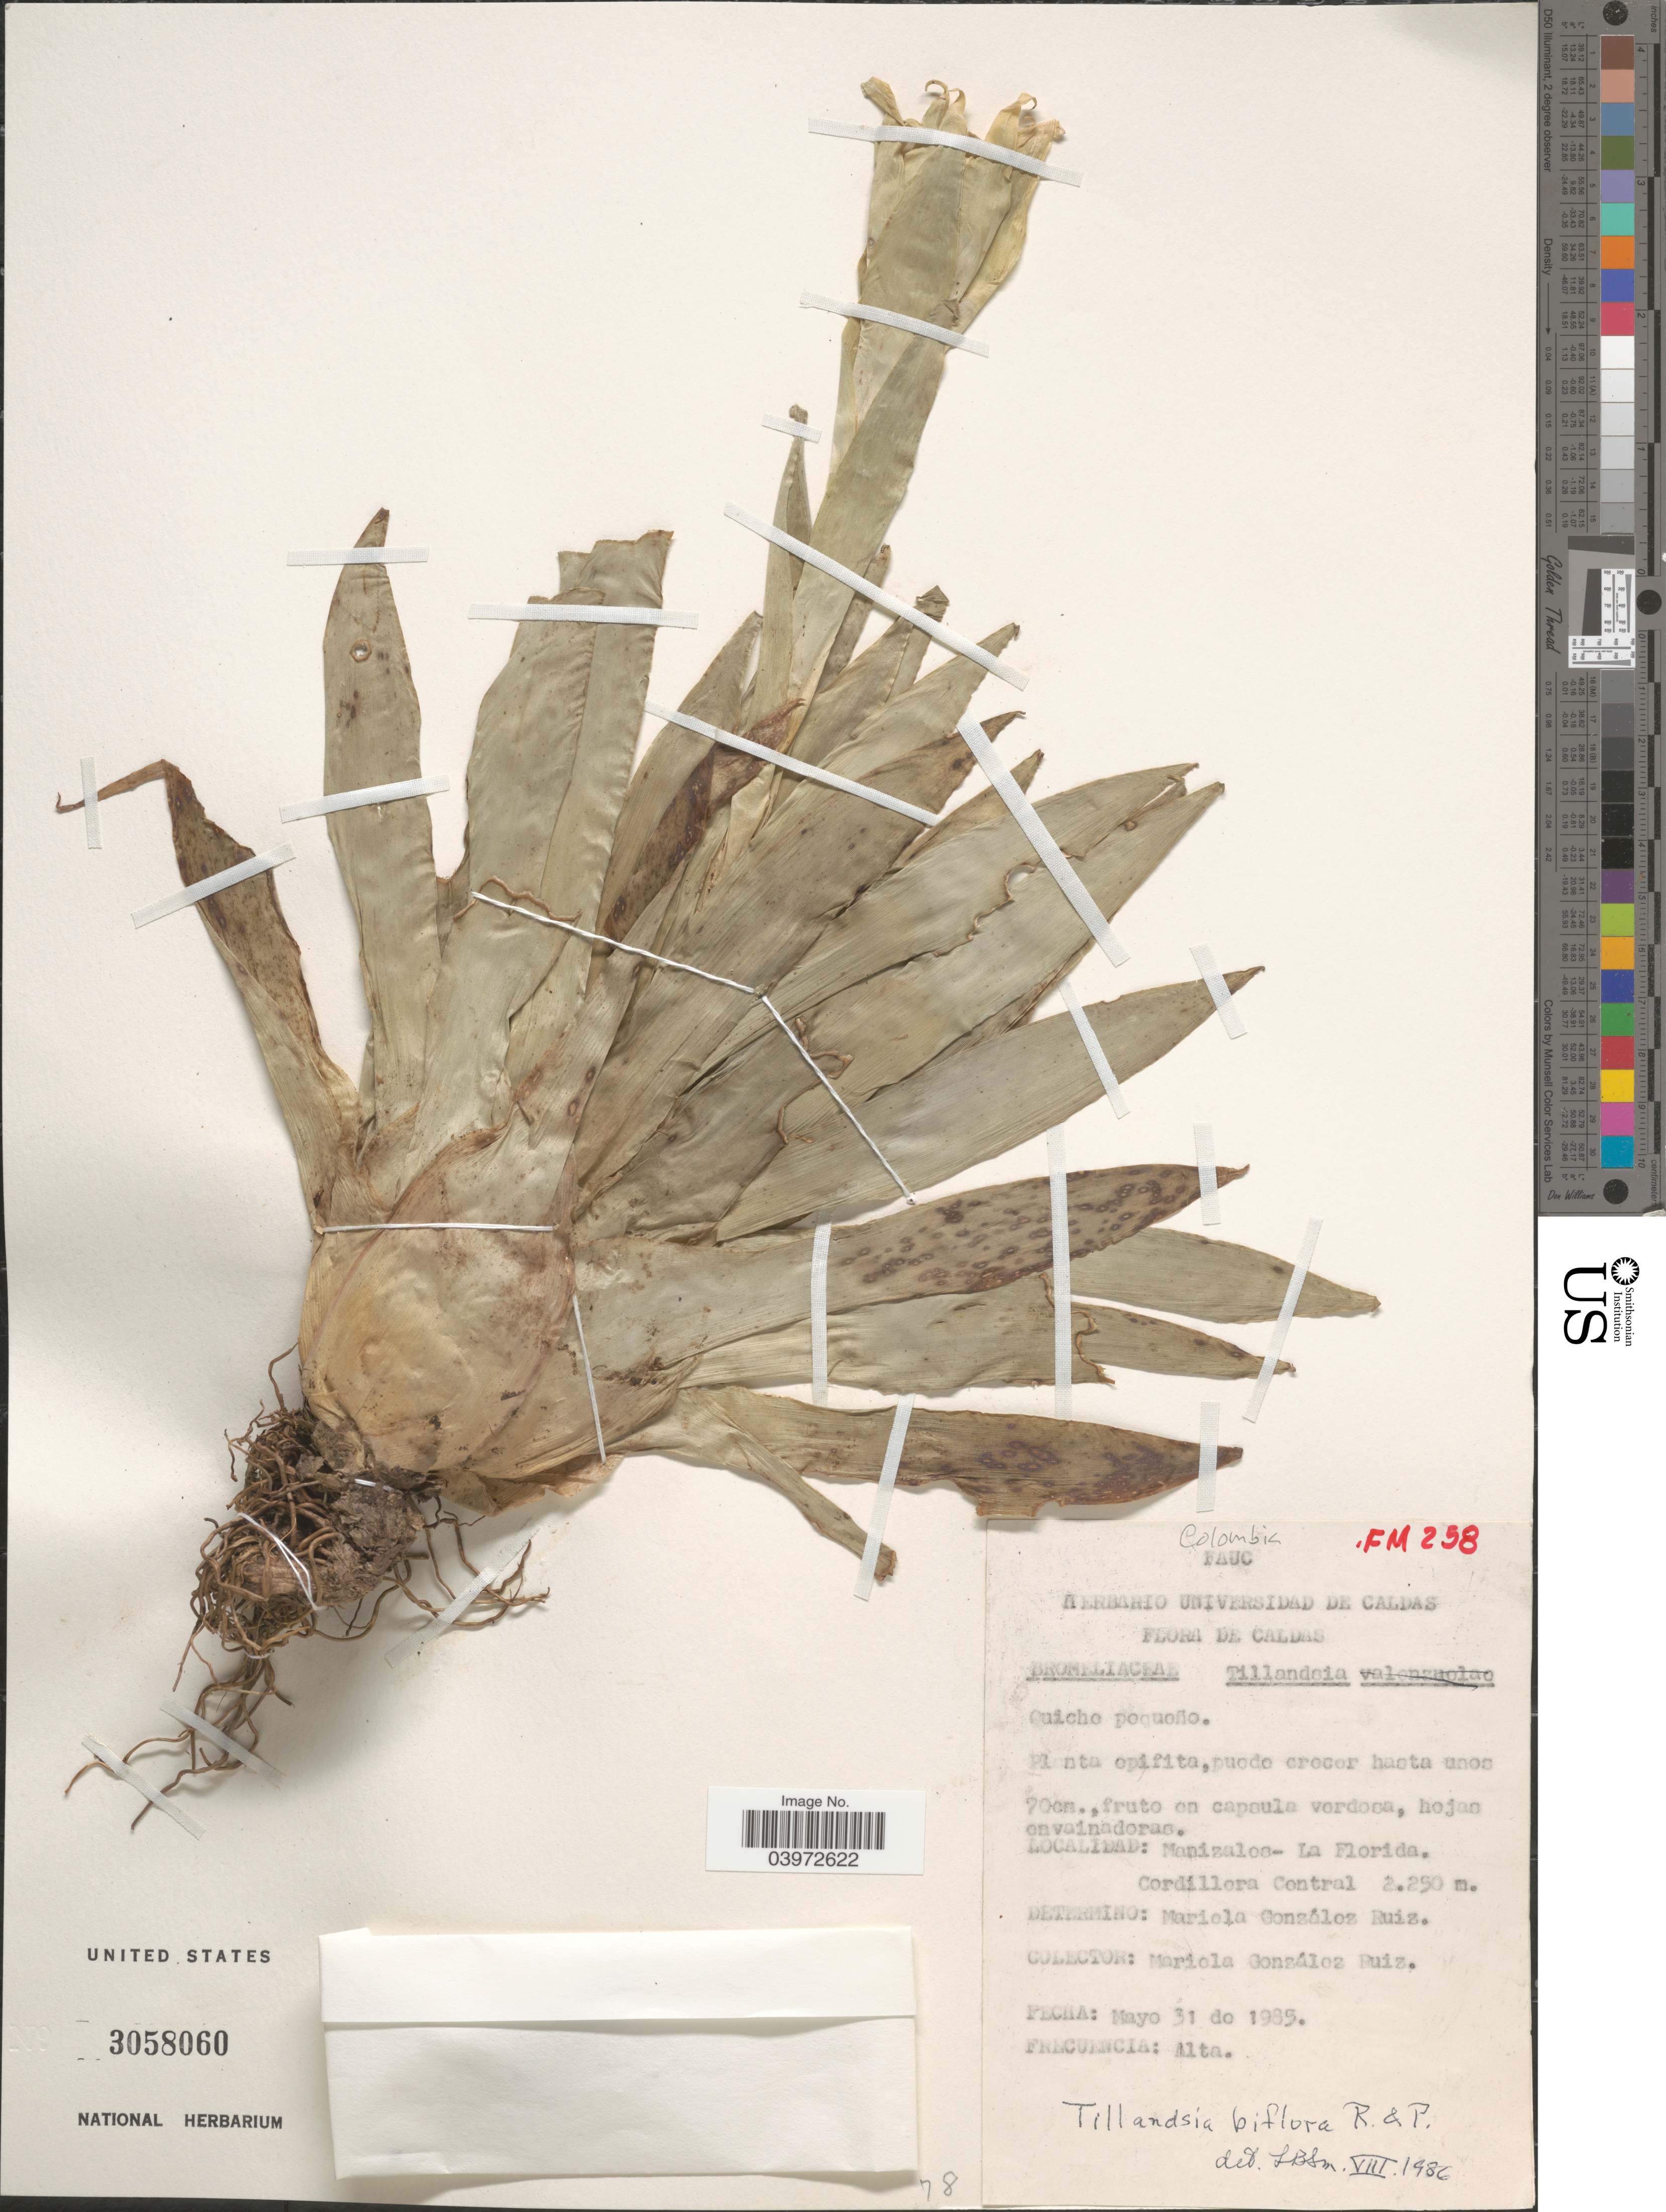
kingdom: Plantae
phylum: Tracheophyta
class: Liliopsida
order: Poales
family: Bromeliaceae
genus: Tillandsia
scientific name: Tillandsia biflora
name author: Ruiz & Pav.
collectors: M. Ruiz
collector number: FM258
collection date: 1985-05-31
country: Colombia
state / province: Caldas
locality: Manizales - La Florida. Cordillera Central.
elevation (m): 2250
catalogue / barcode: US 3058060